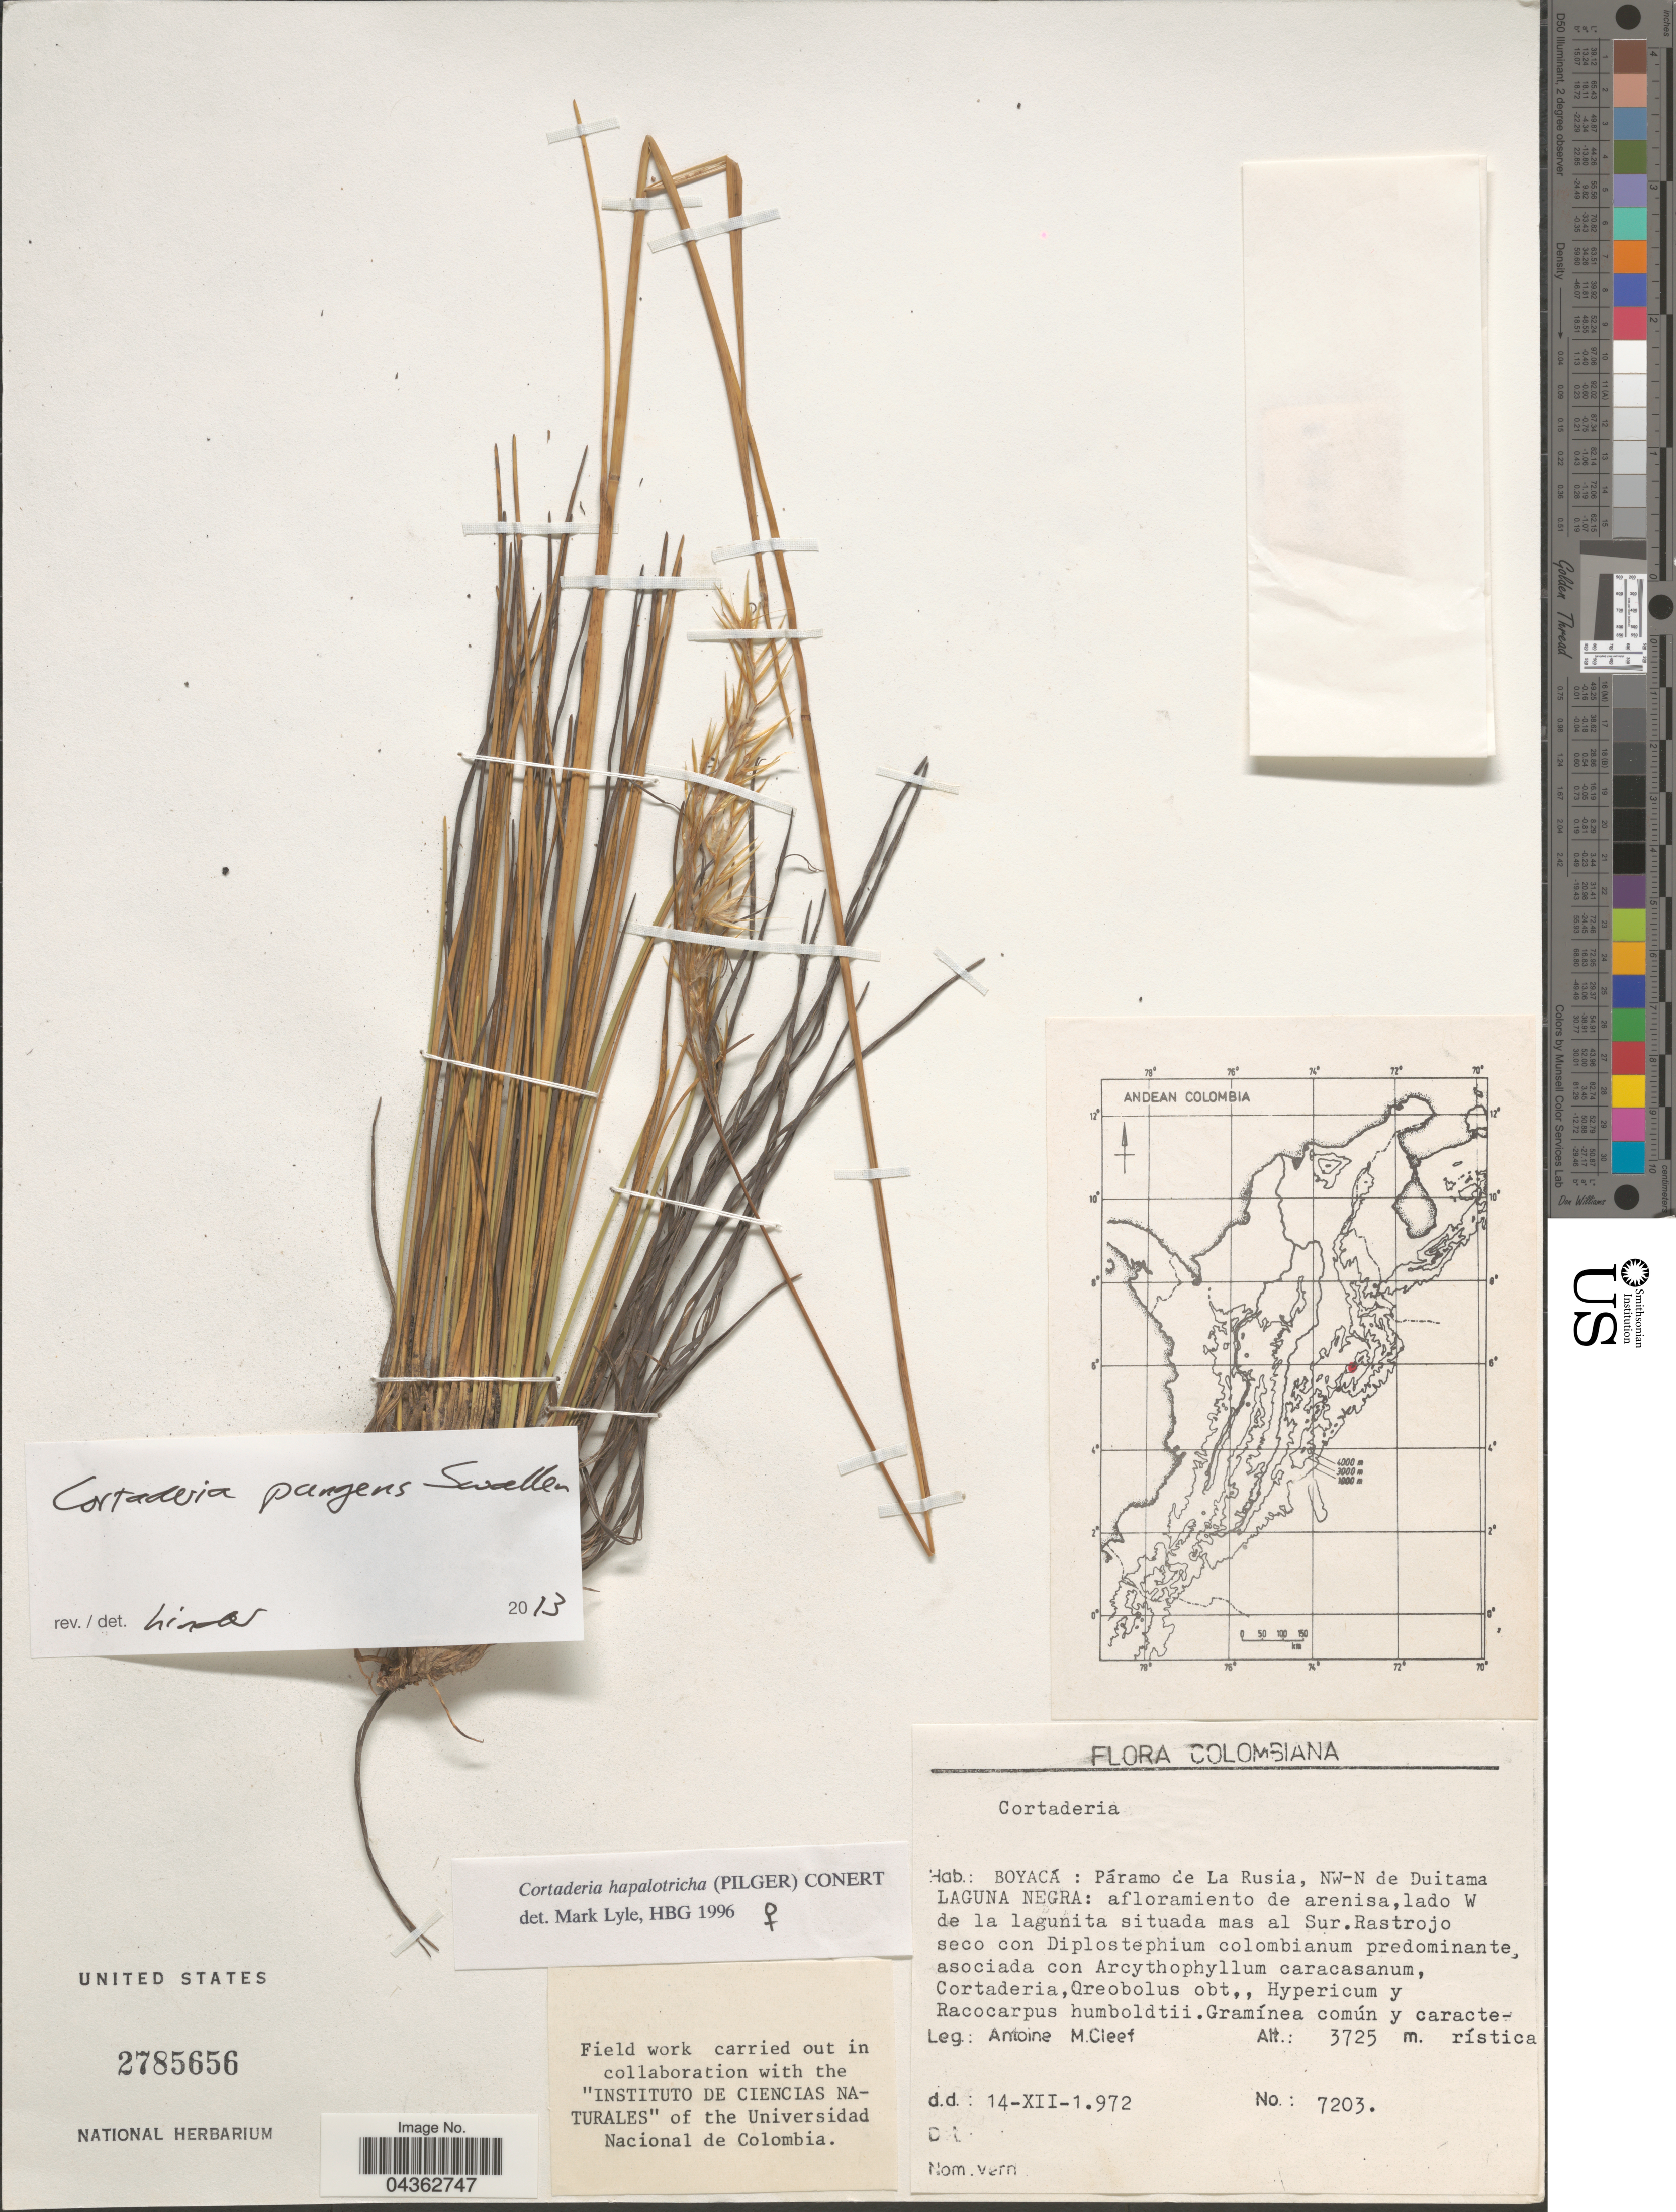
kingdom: Plantae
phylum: Tracheophyta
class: Liliopsida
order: Poales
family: Poaceae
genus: Cortaderia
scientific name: Cortaderia pungens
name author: Swallen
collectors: A. M. Cleef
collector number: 7203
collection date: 1972-12-14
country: Colombia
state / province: Boyacá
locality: Páramo de La Rusia, NW-N de Duitama Laguna Negra: afloramiento de arenisa, lado W de la lagunita situada mas al Sur.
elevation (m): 3725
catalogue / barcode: US 2785656